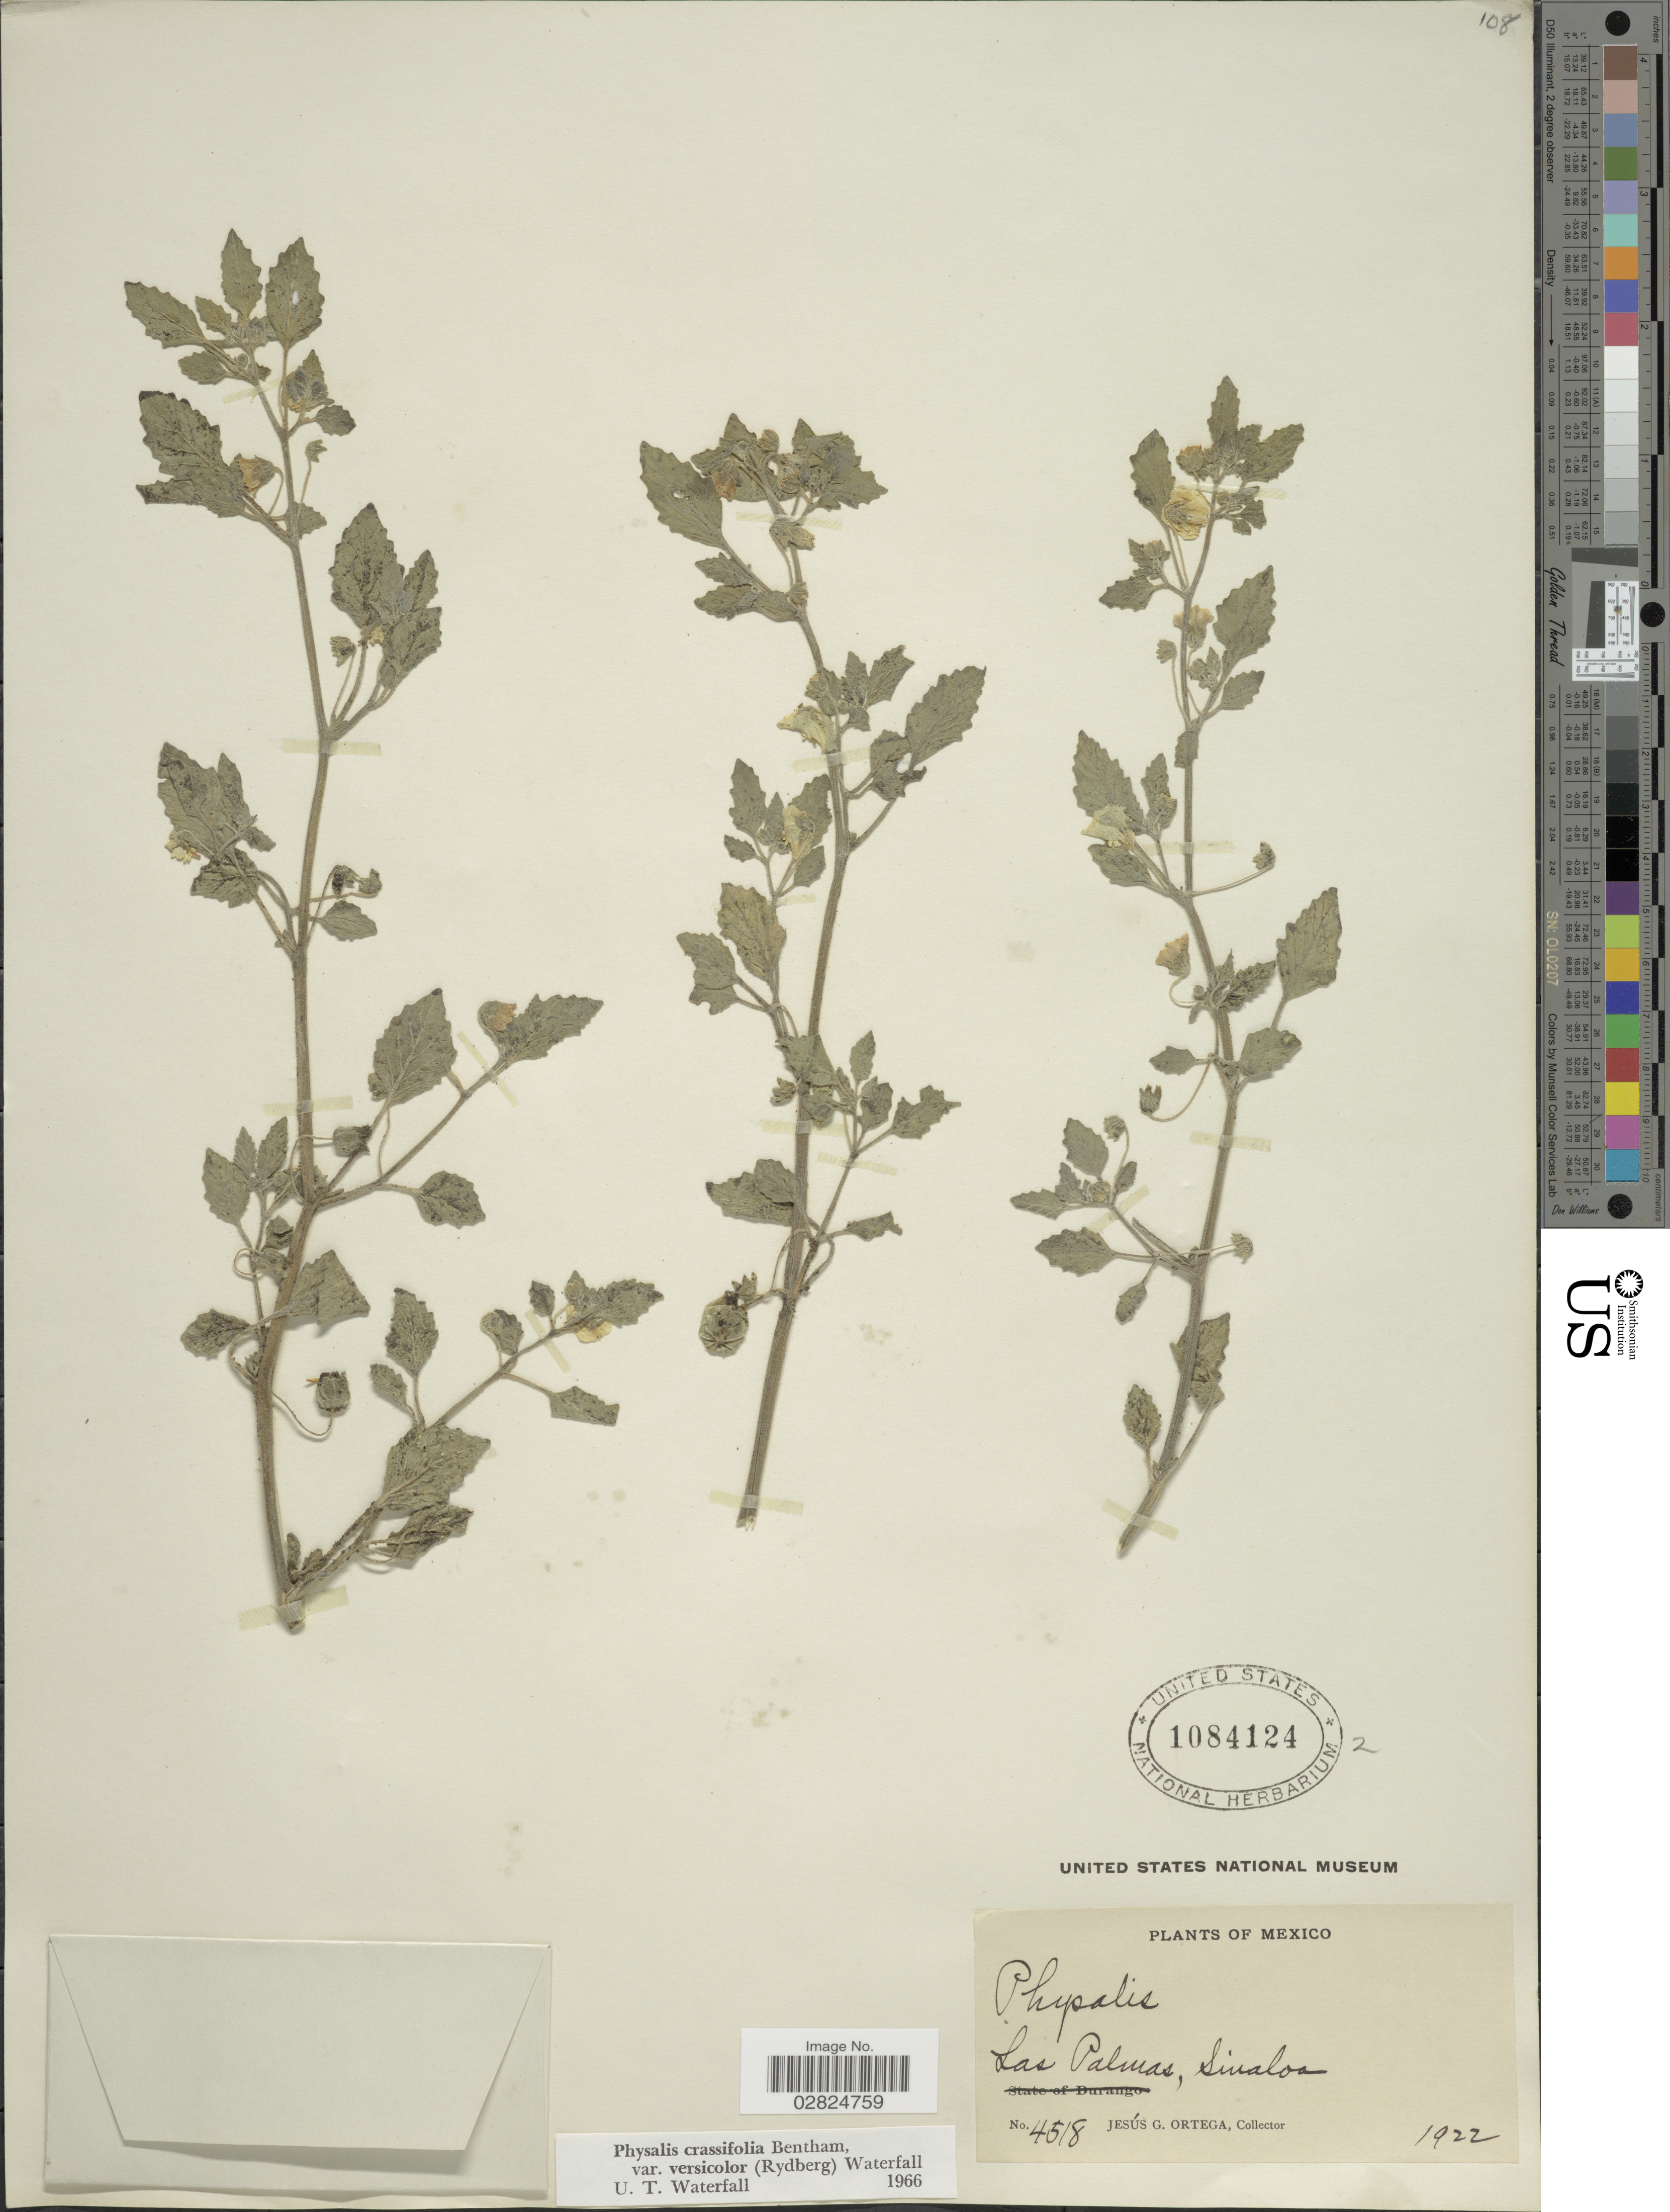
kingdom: Plantae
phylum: Tracheophyta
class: Magnoliopsida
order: Solanales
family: Solanaceae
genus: Physalis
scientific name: Physalis crassifolia var. versicolor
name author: Benth.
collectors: J. Ortega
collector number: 4518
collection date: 1922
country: Mexico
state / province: Sinaloa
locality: Las Palmas.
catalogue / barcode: US 1084124